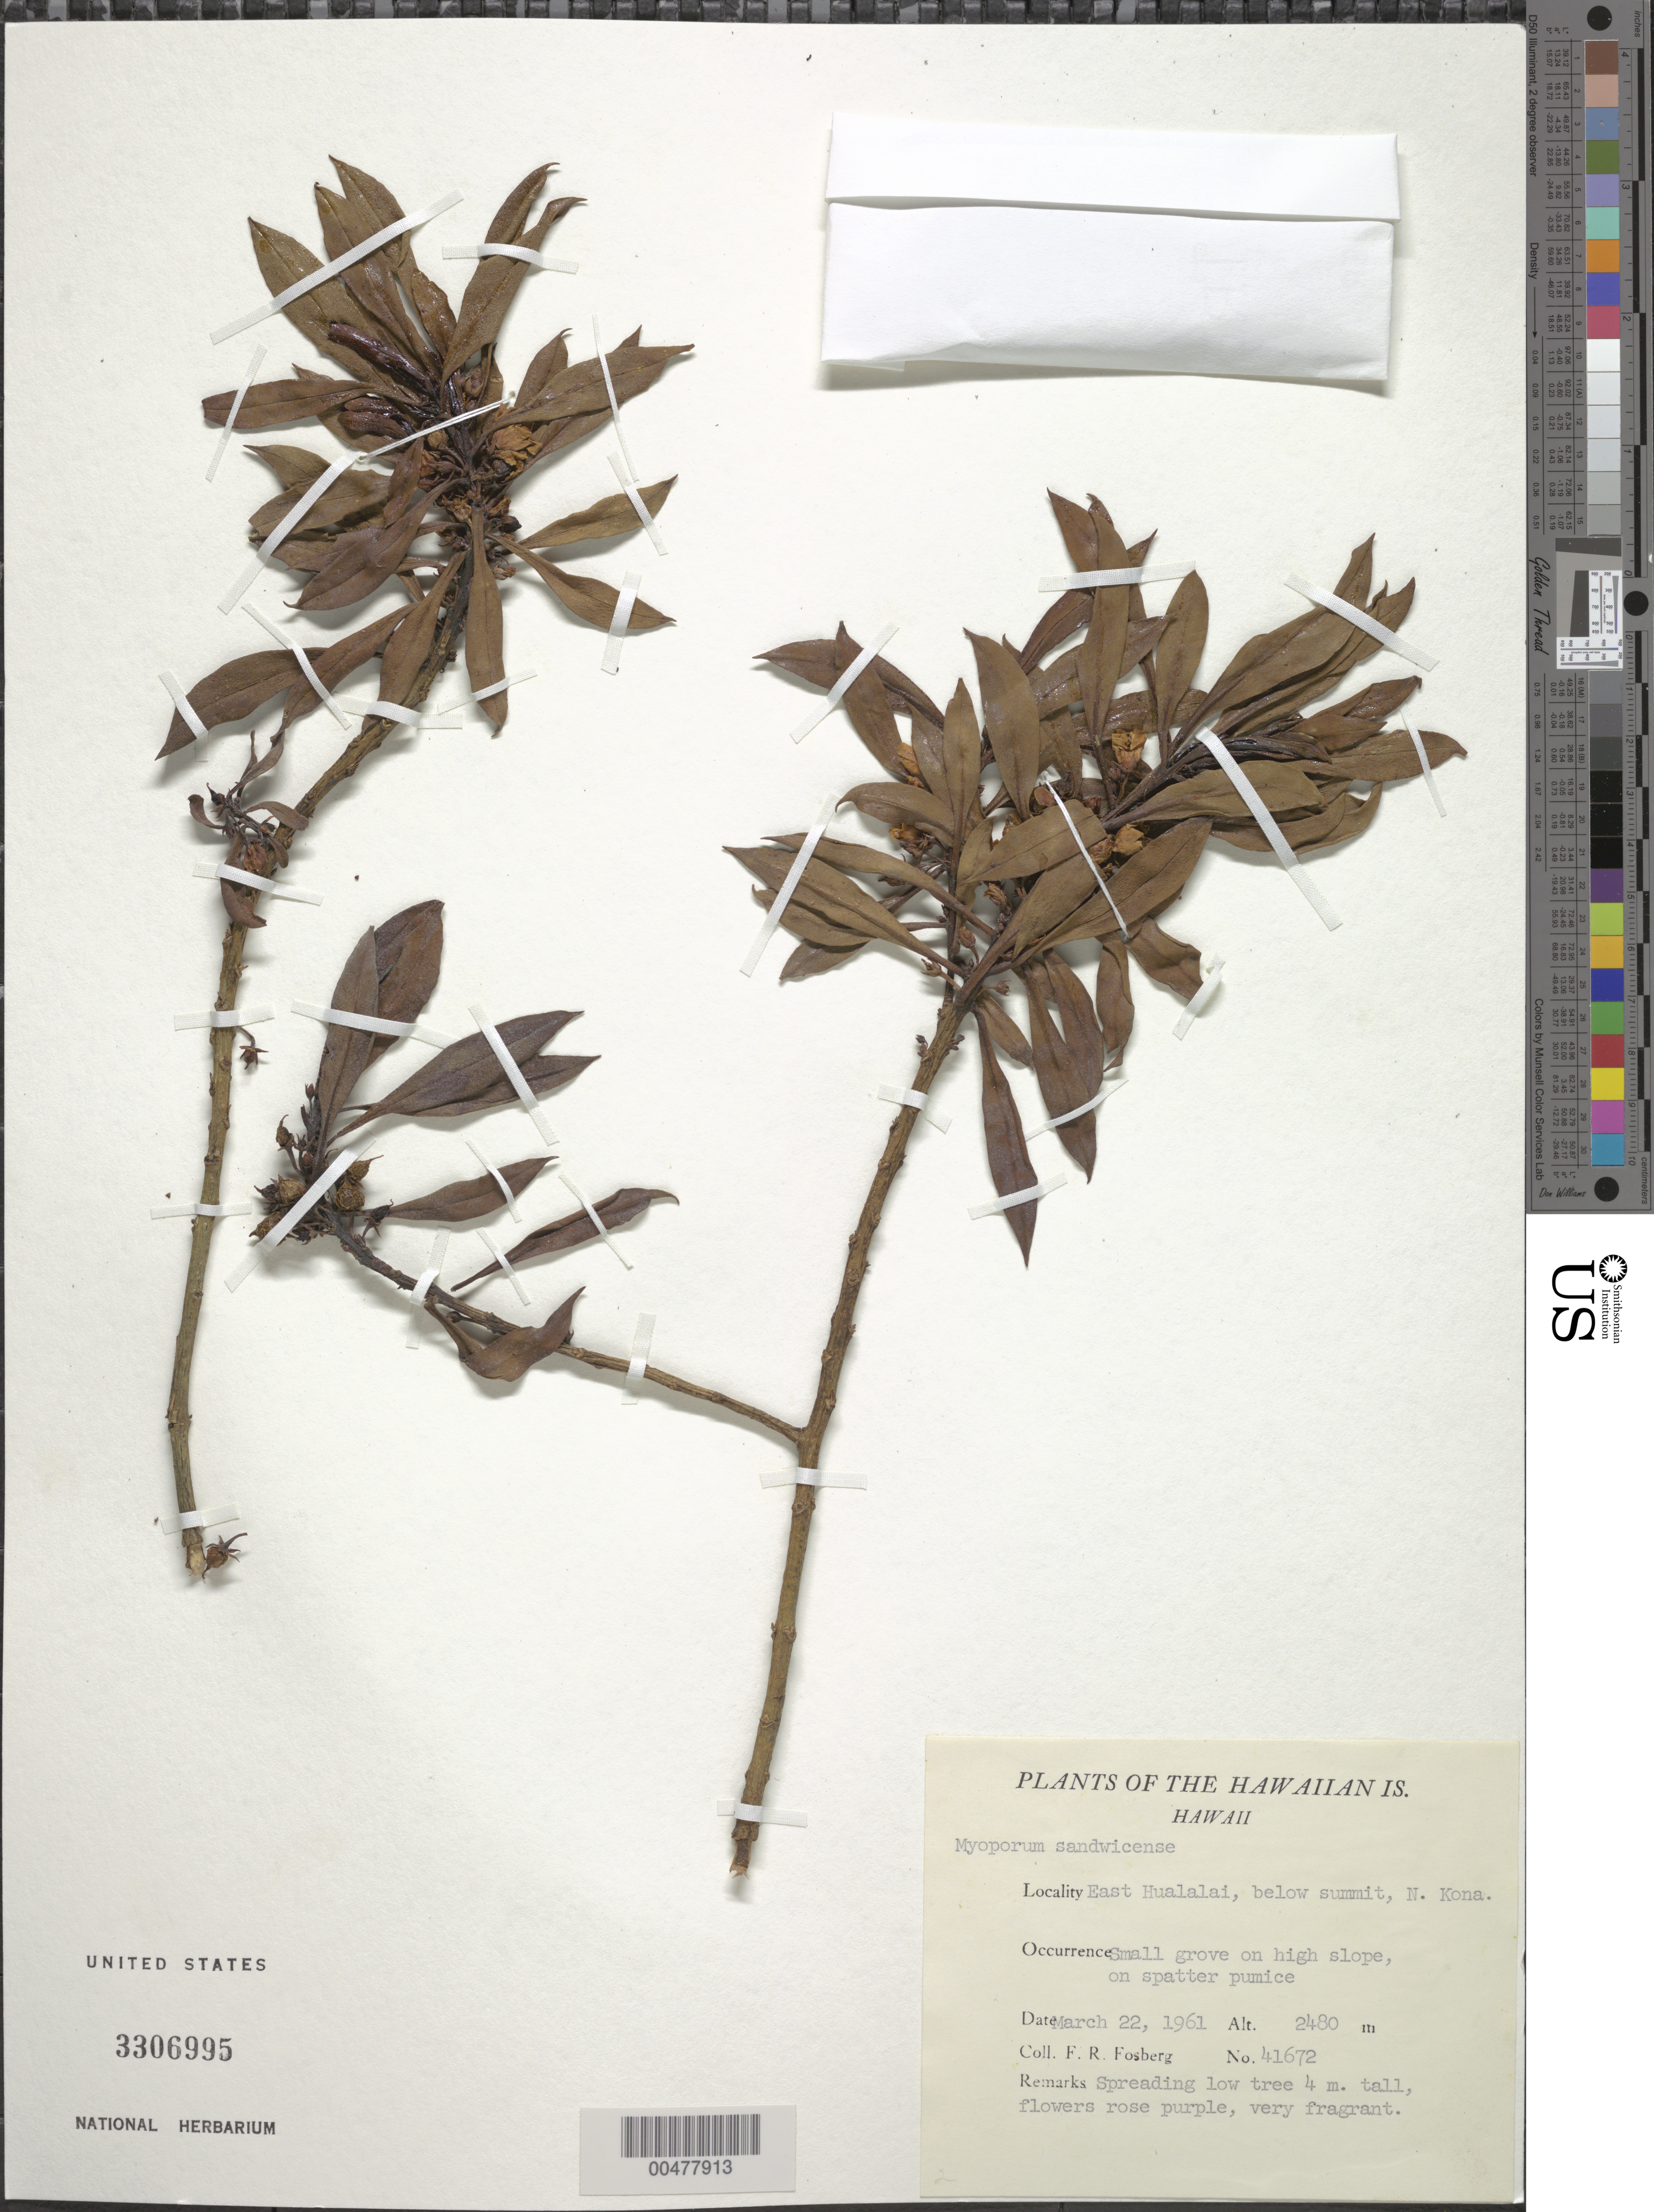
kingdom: Plantae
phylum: Tracheophyta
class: Magnoliopsida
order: Lamiales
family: Scrophulariaceae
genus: Myoporum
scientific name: Myoporum sandwicense subsp. sandwicense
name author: A. Gray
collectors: F. R. Fosberg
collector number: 41672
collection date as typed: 22 Mar 1961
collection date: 1961-03-22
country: United States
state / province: Hawaii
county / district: Hawaii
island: Hawaii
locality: E Hualalai, below summit, N Kona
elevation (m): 2480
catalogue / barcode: US 3306995